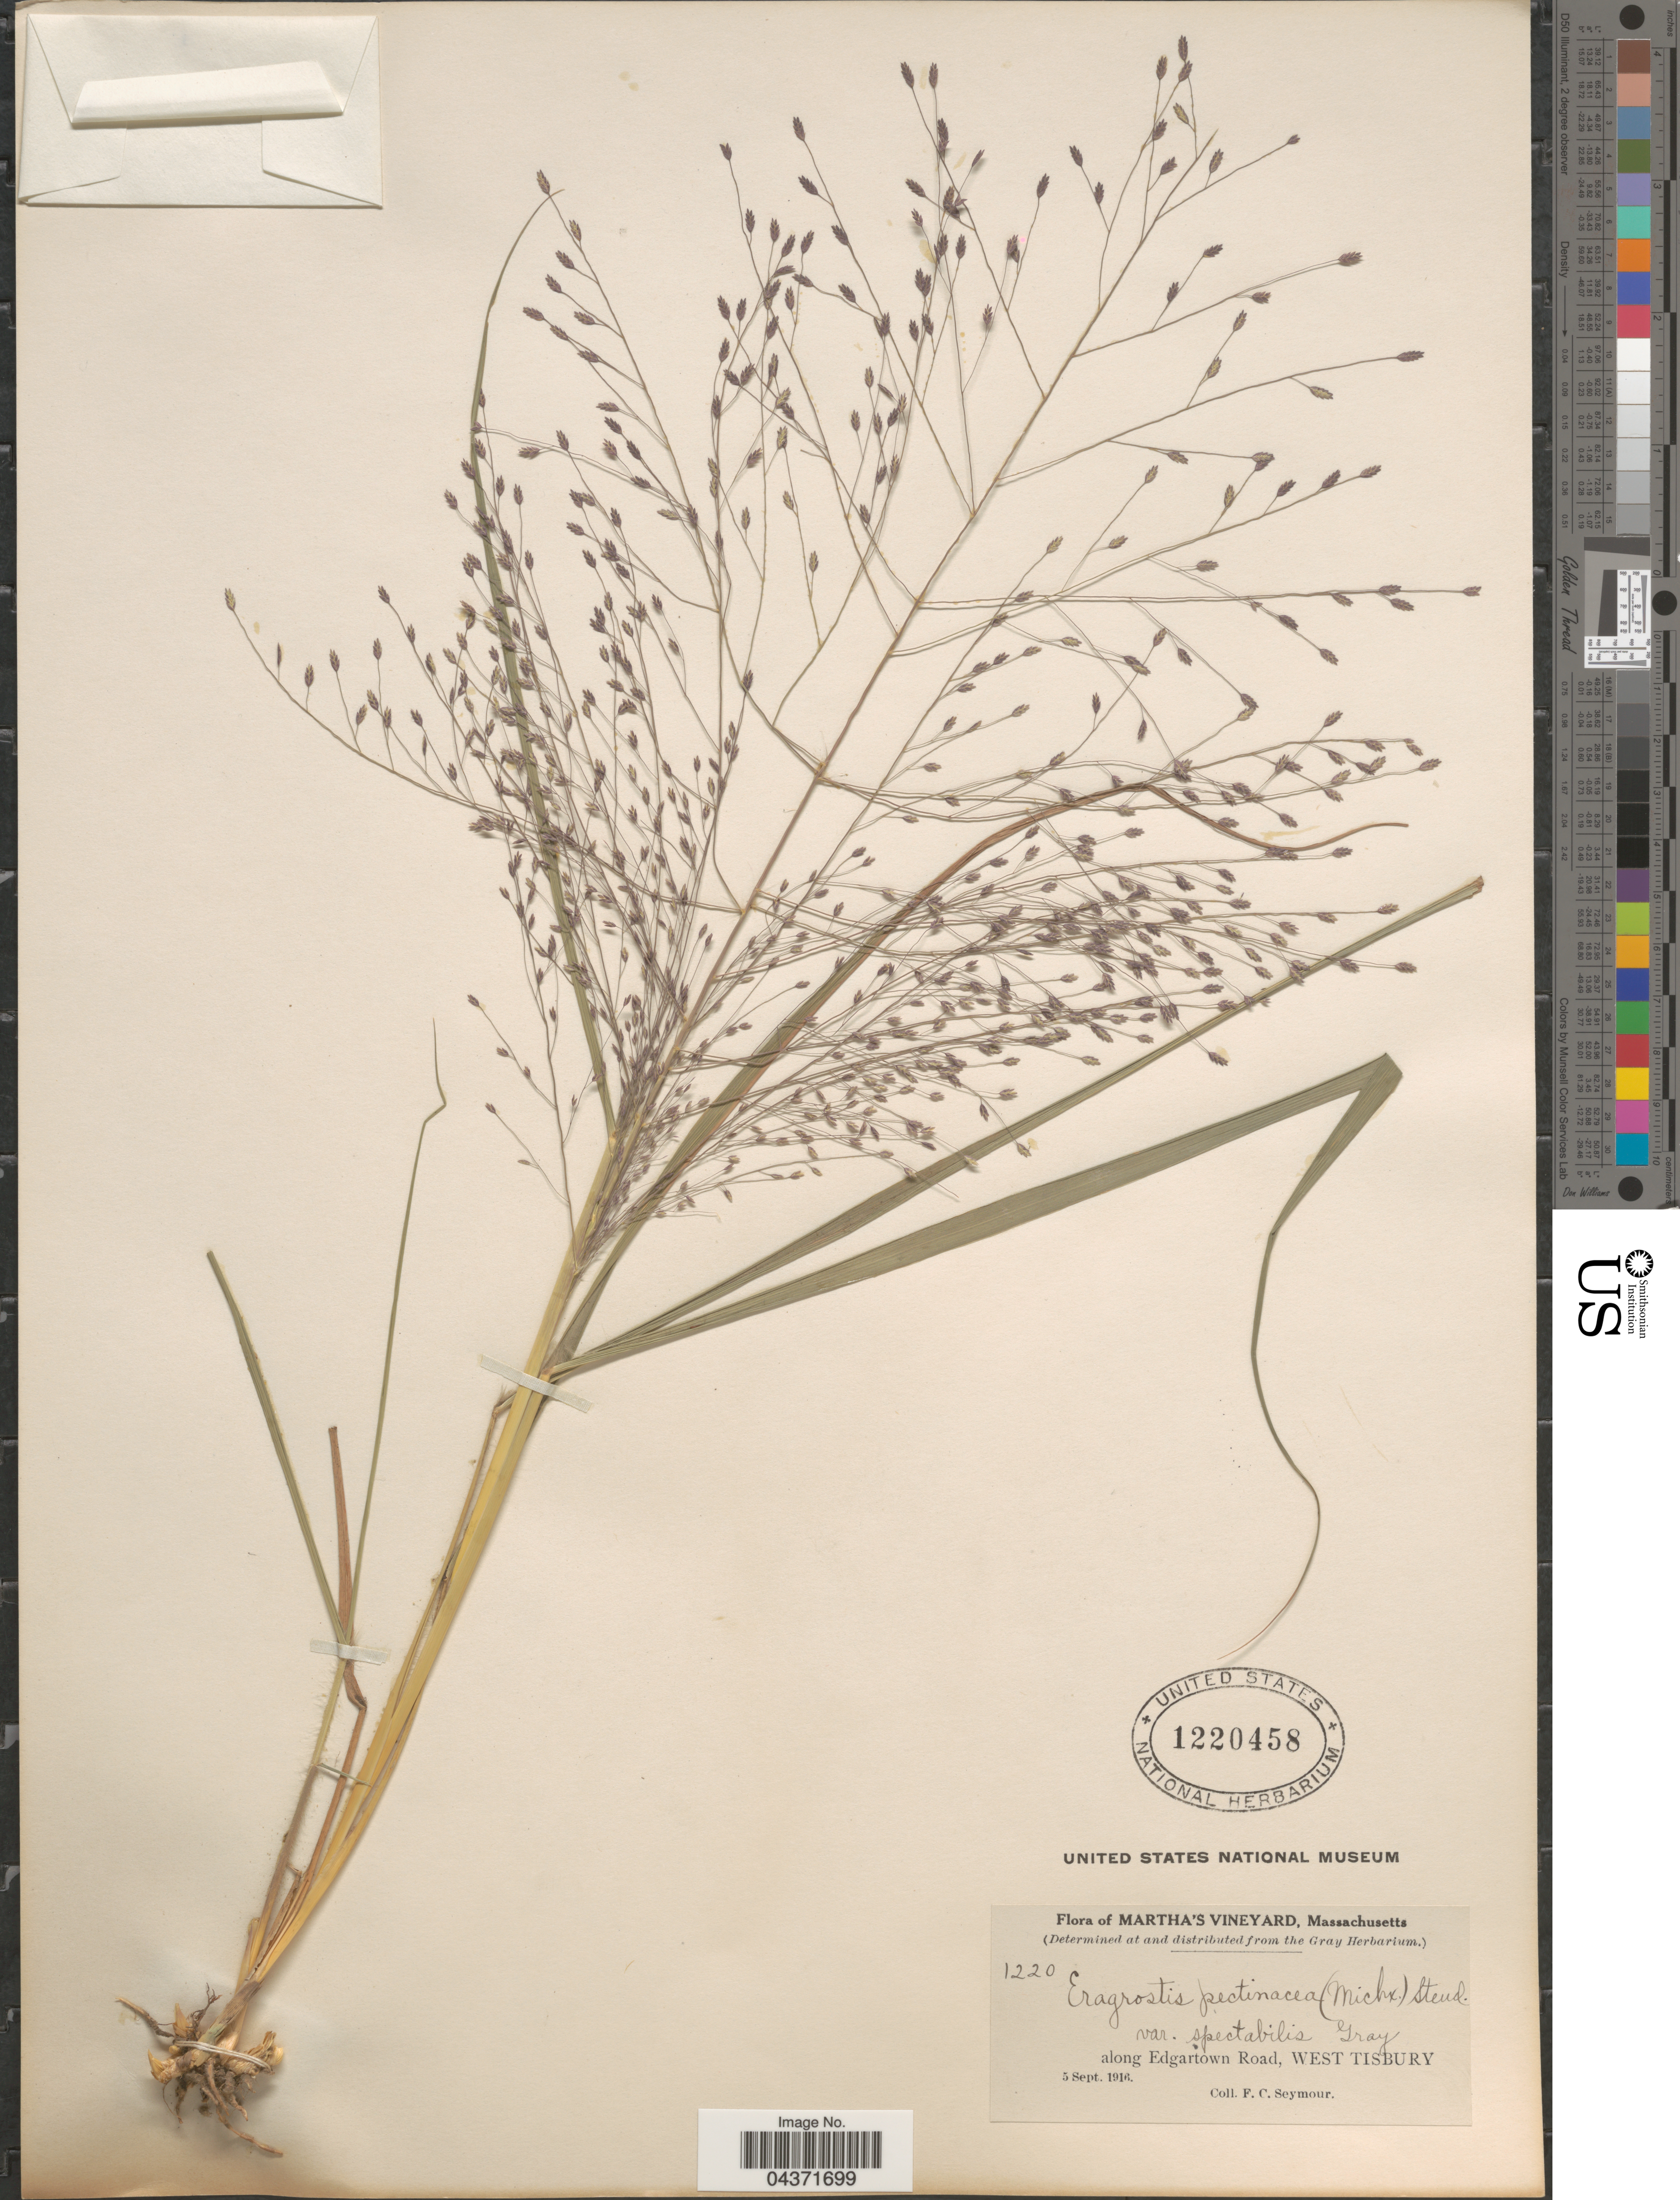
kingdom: Plantae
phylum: Tracheophyta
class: Liliopsida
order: Poales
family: Poaceae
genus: Eragrostis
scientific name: Eragrostis spectabilis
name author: (Pursh) Steud.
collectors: F. C. Seymour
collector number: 1220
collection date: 1916-09-05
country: United States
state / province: Massachusetts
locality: Martha's Vineyard. Along Edgartown Road, West Tisbury.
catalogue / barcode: US 1220458